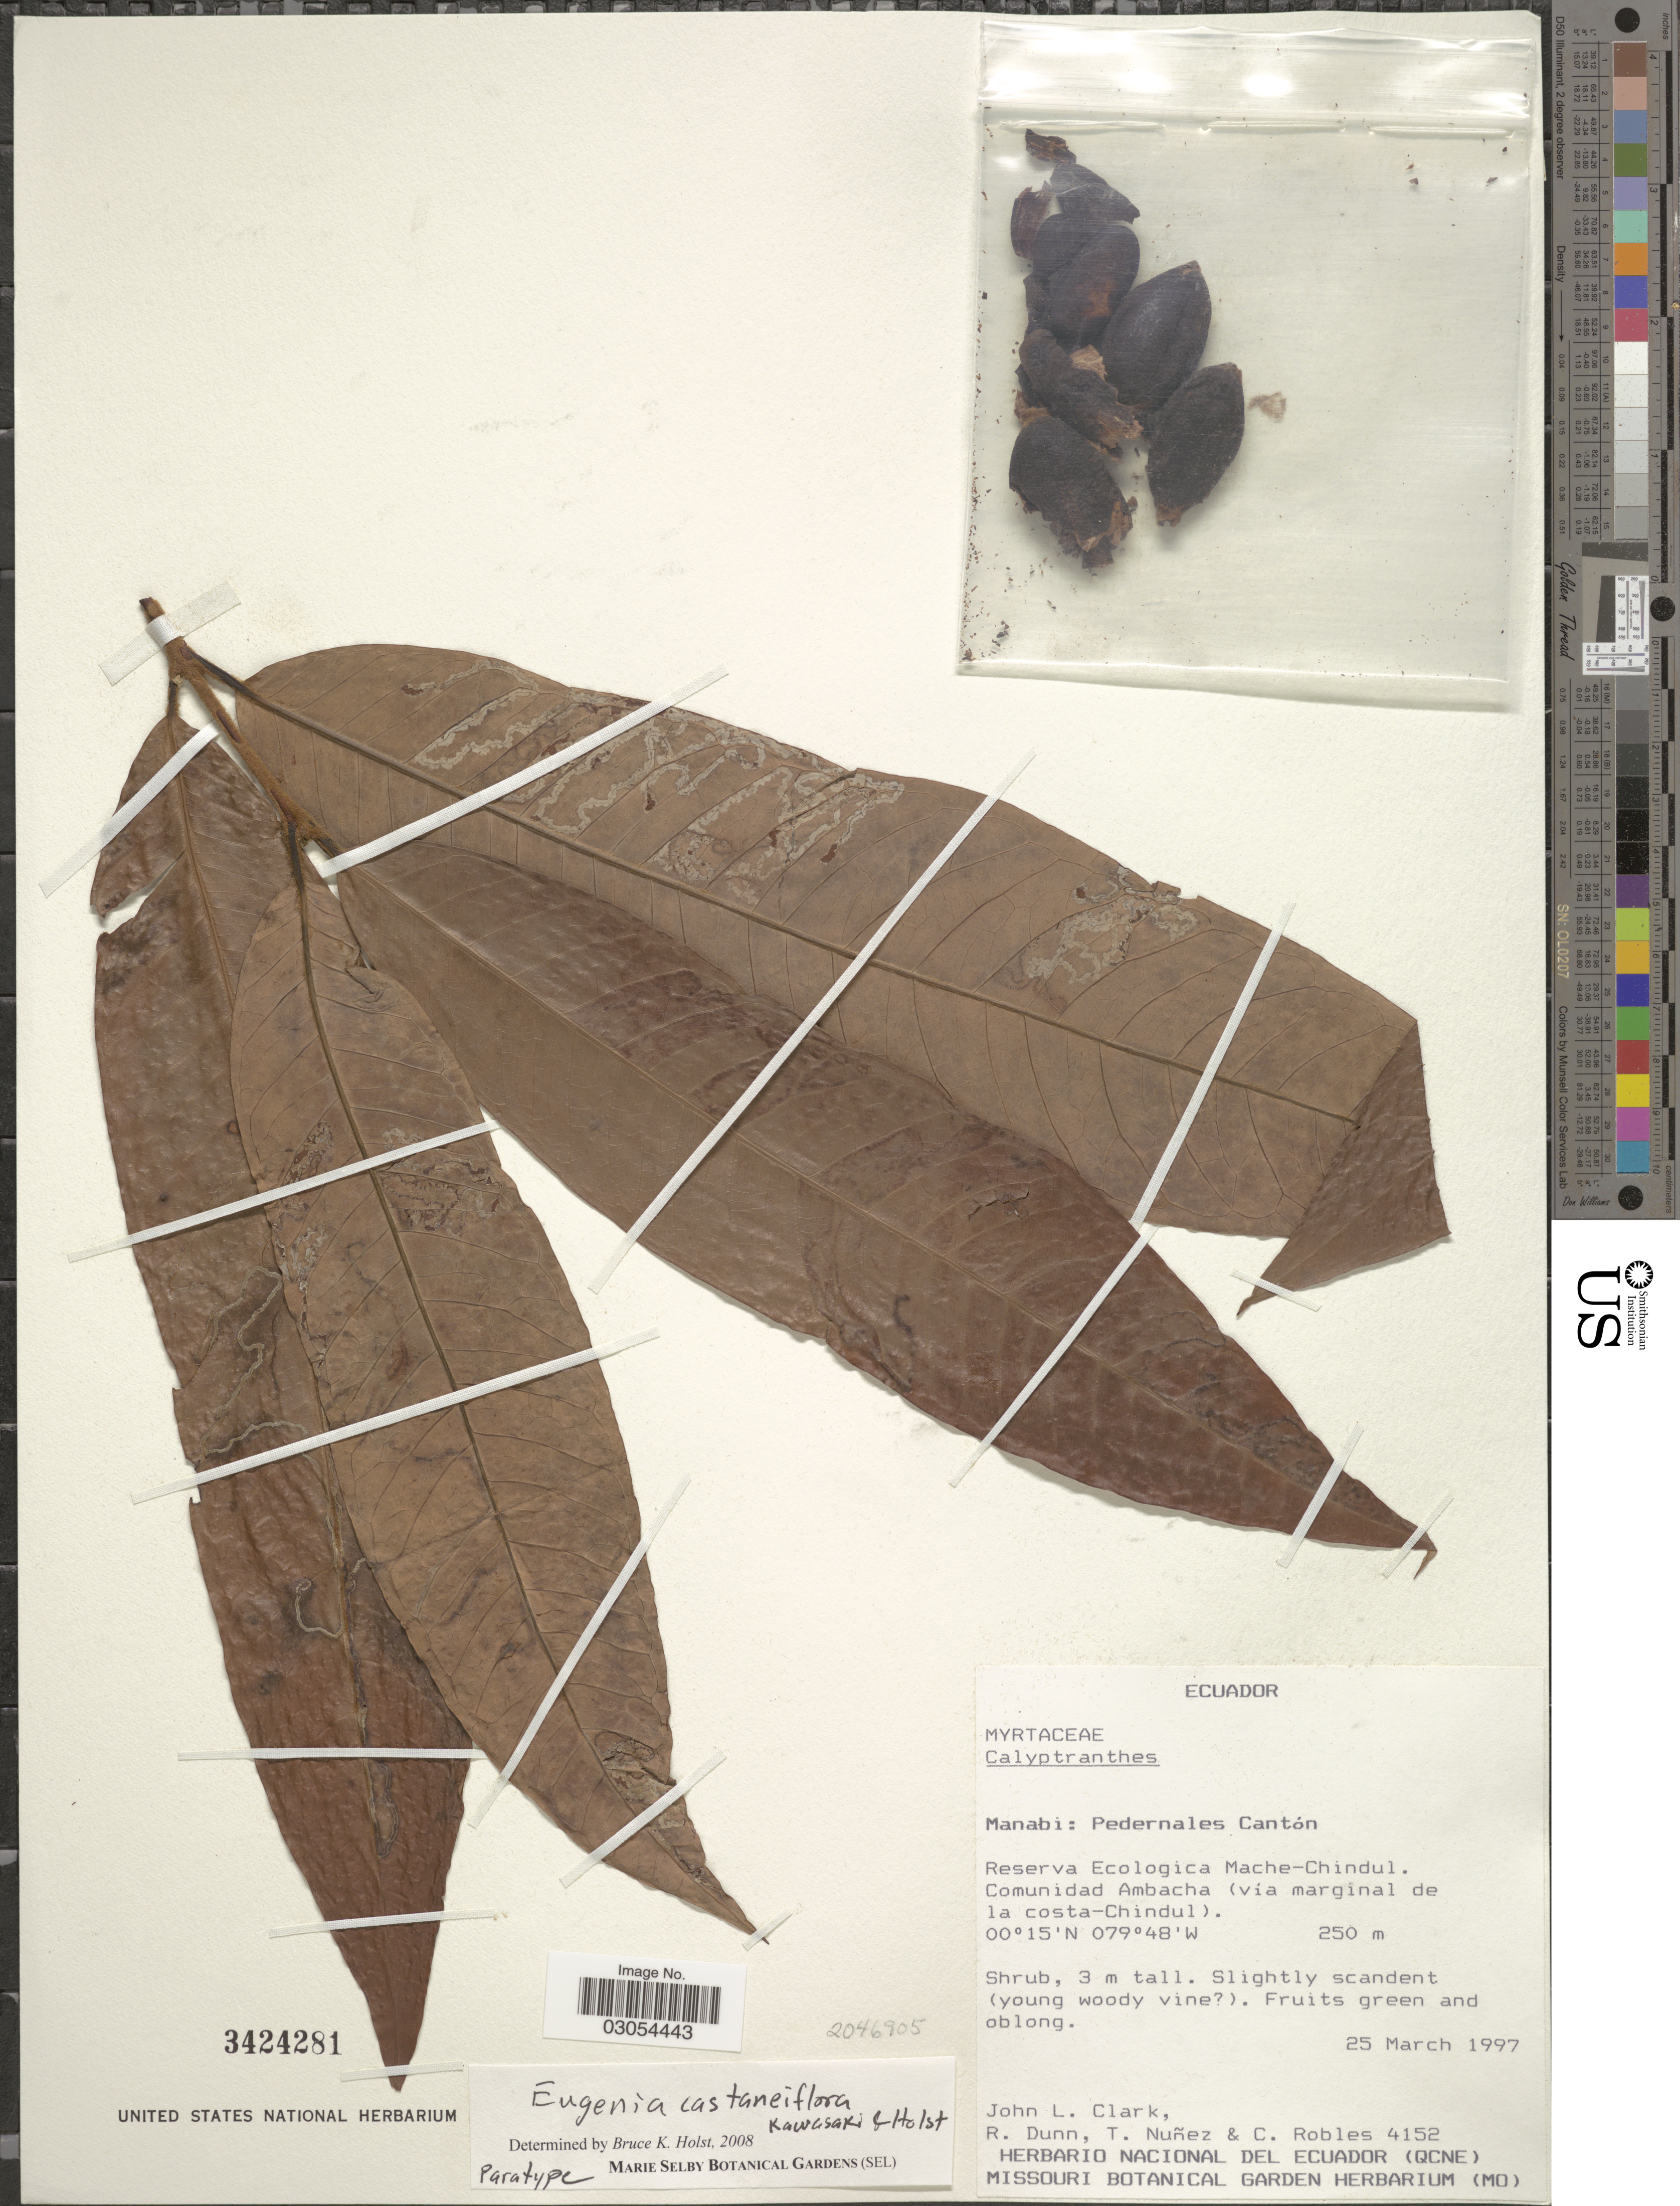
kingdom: Plantae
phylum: Tracheophyta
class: Magnoliopsida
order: Myrtales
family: Myrtaceae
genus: Eugenia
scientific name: Eugenia castaneiflora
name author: M.L. Kawas. & B. Holst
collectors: J. L. Clark, R. Dunn, T. Núñez & C. Robles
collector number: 4152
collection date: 1997-03-25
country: Ecuador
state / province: Manabí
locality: Pedernales Cantón. Reserva Ecologica Mache-Chindul. Comunidad Ambacha (vía marginal de la costa-Chindul).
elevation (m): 250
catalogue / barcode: US 3424281